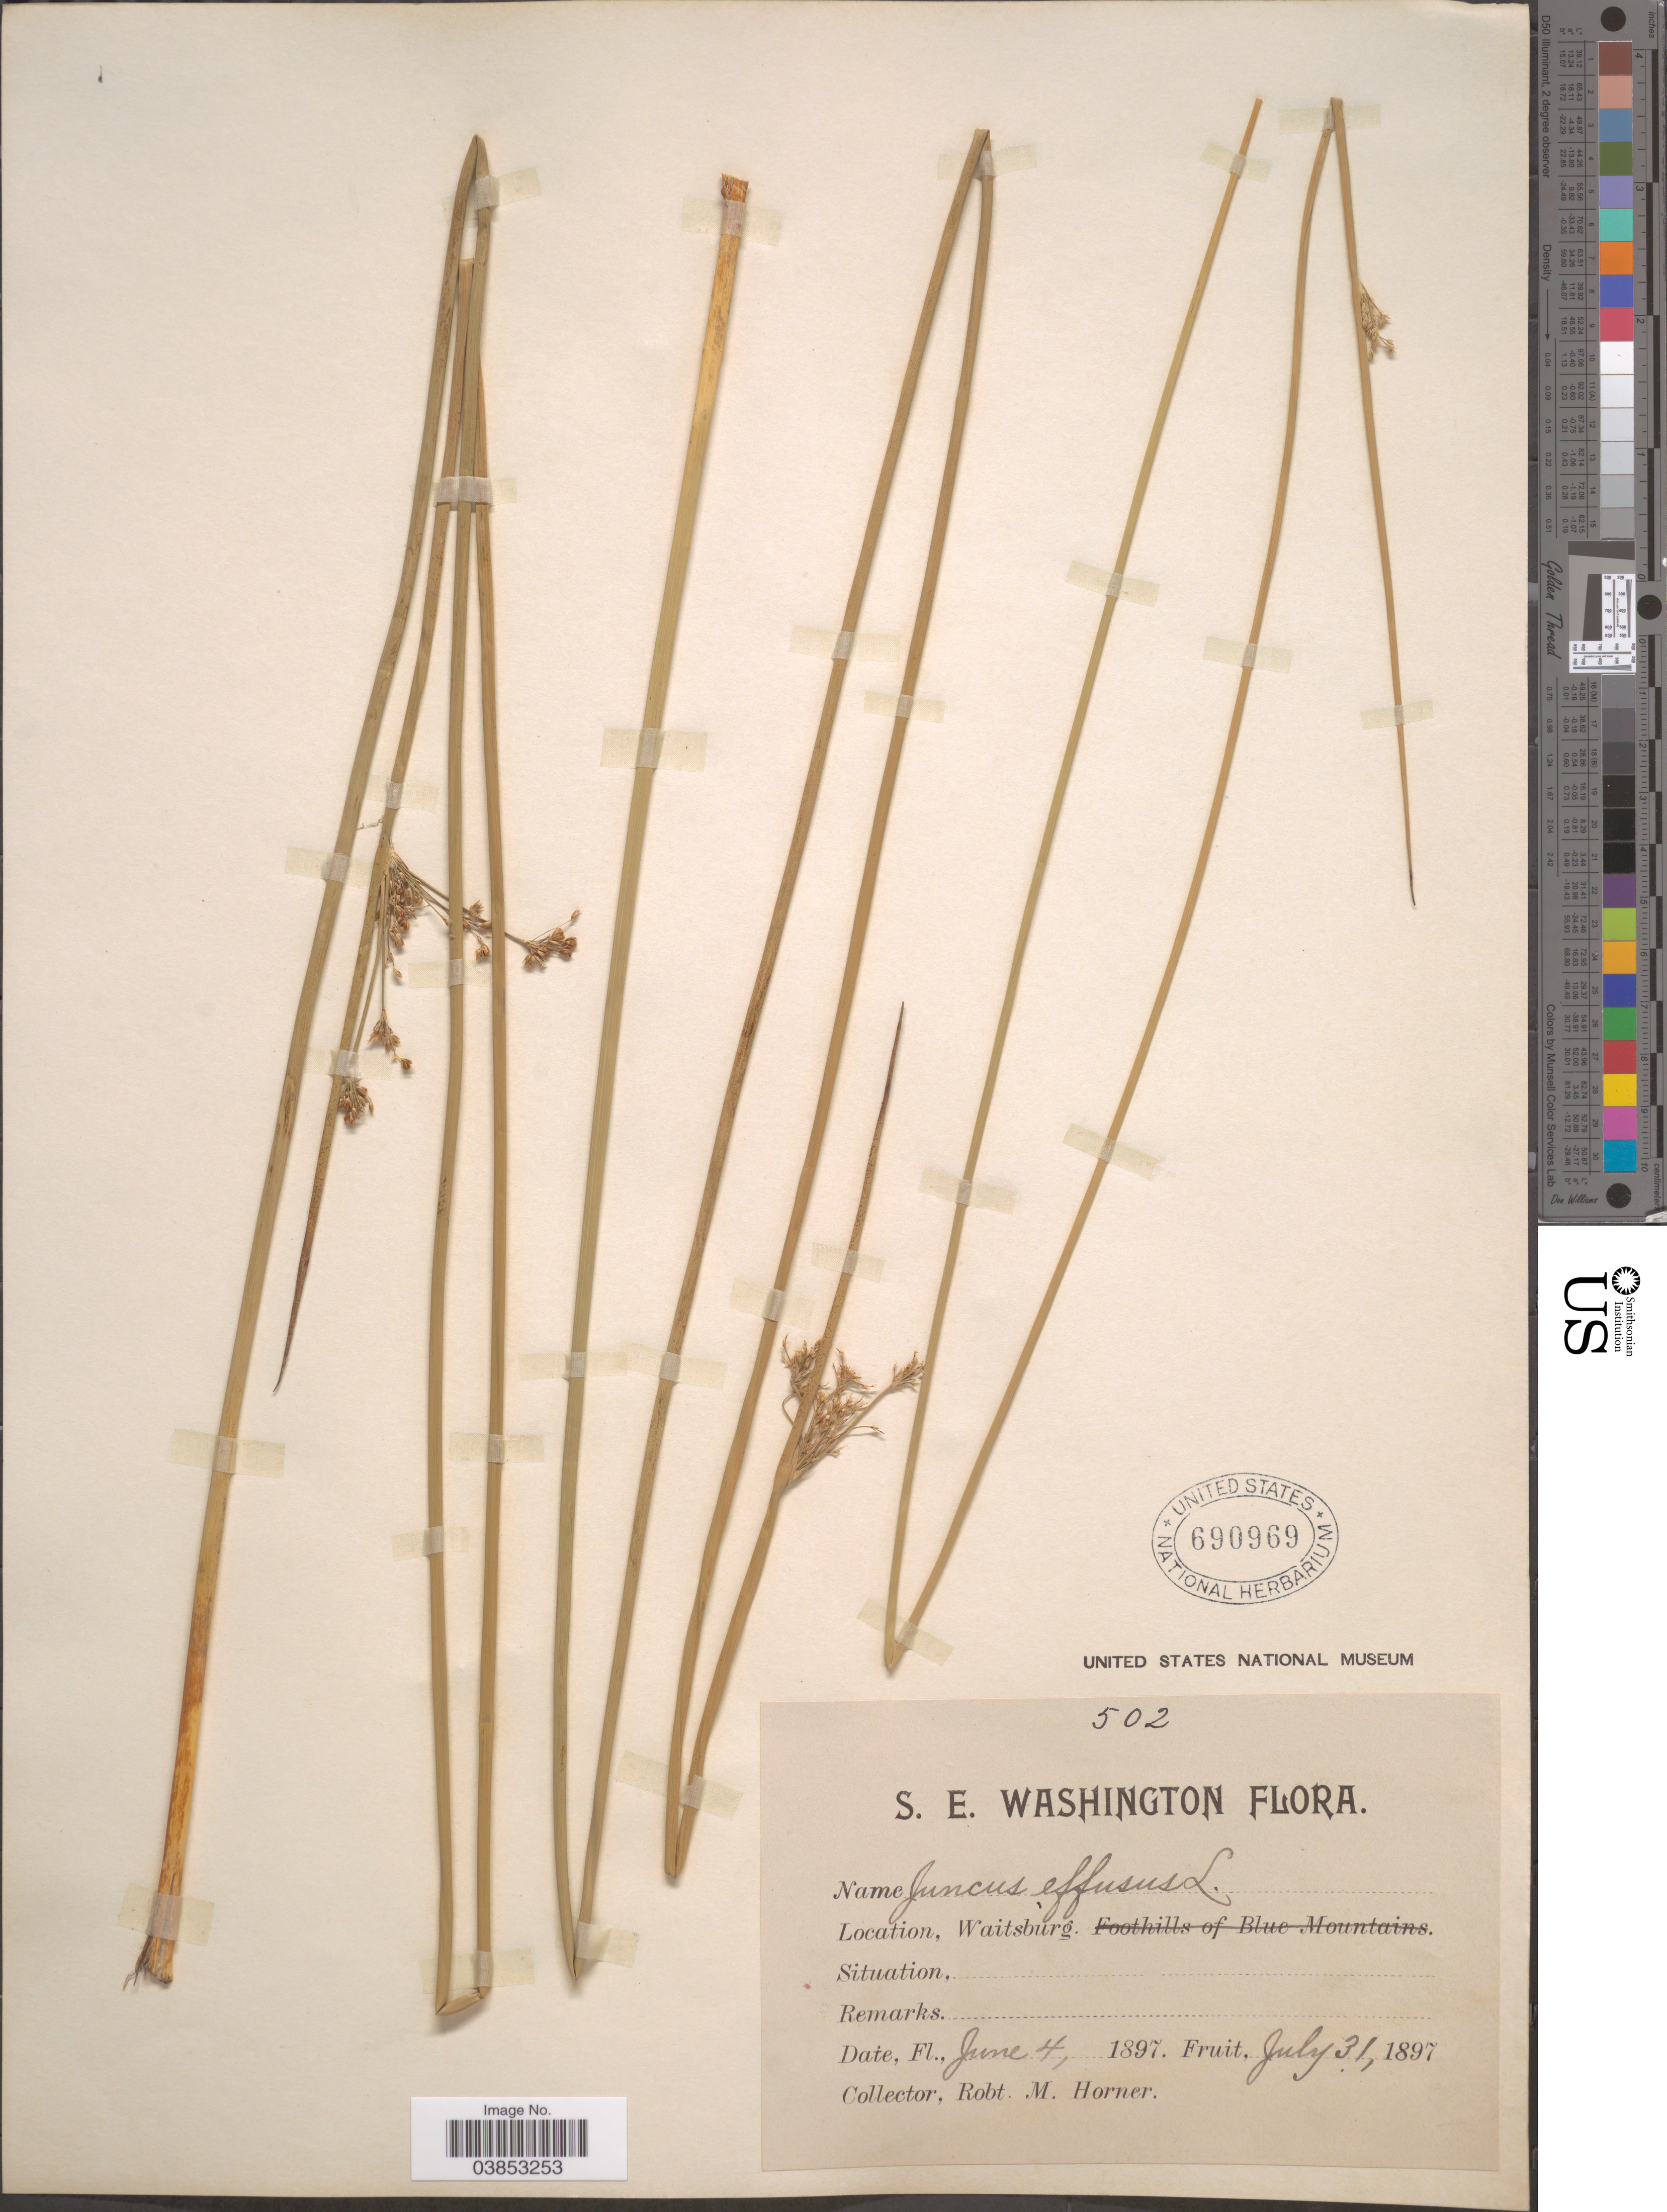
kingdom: Plantae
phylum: Tracheophyta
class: Liliopsida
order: Poales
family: Juncaceae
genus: Juncus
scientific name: Juncus effusus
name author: L.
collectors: R. Horner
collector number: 502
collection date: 1897-06-04/1897-07-31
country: United States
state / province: Washington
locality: S. E. Washington. Waitsburg.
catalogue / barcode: US 690969